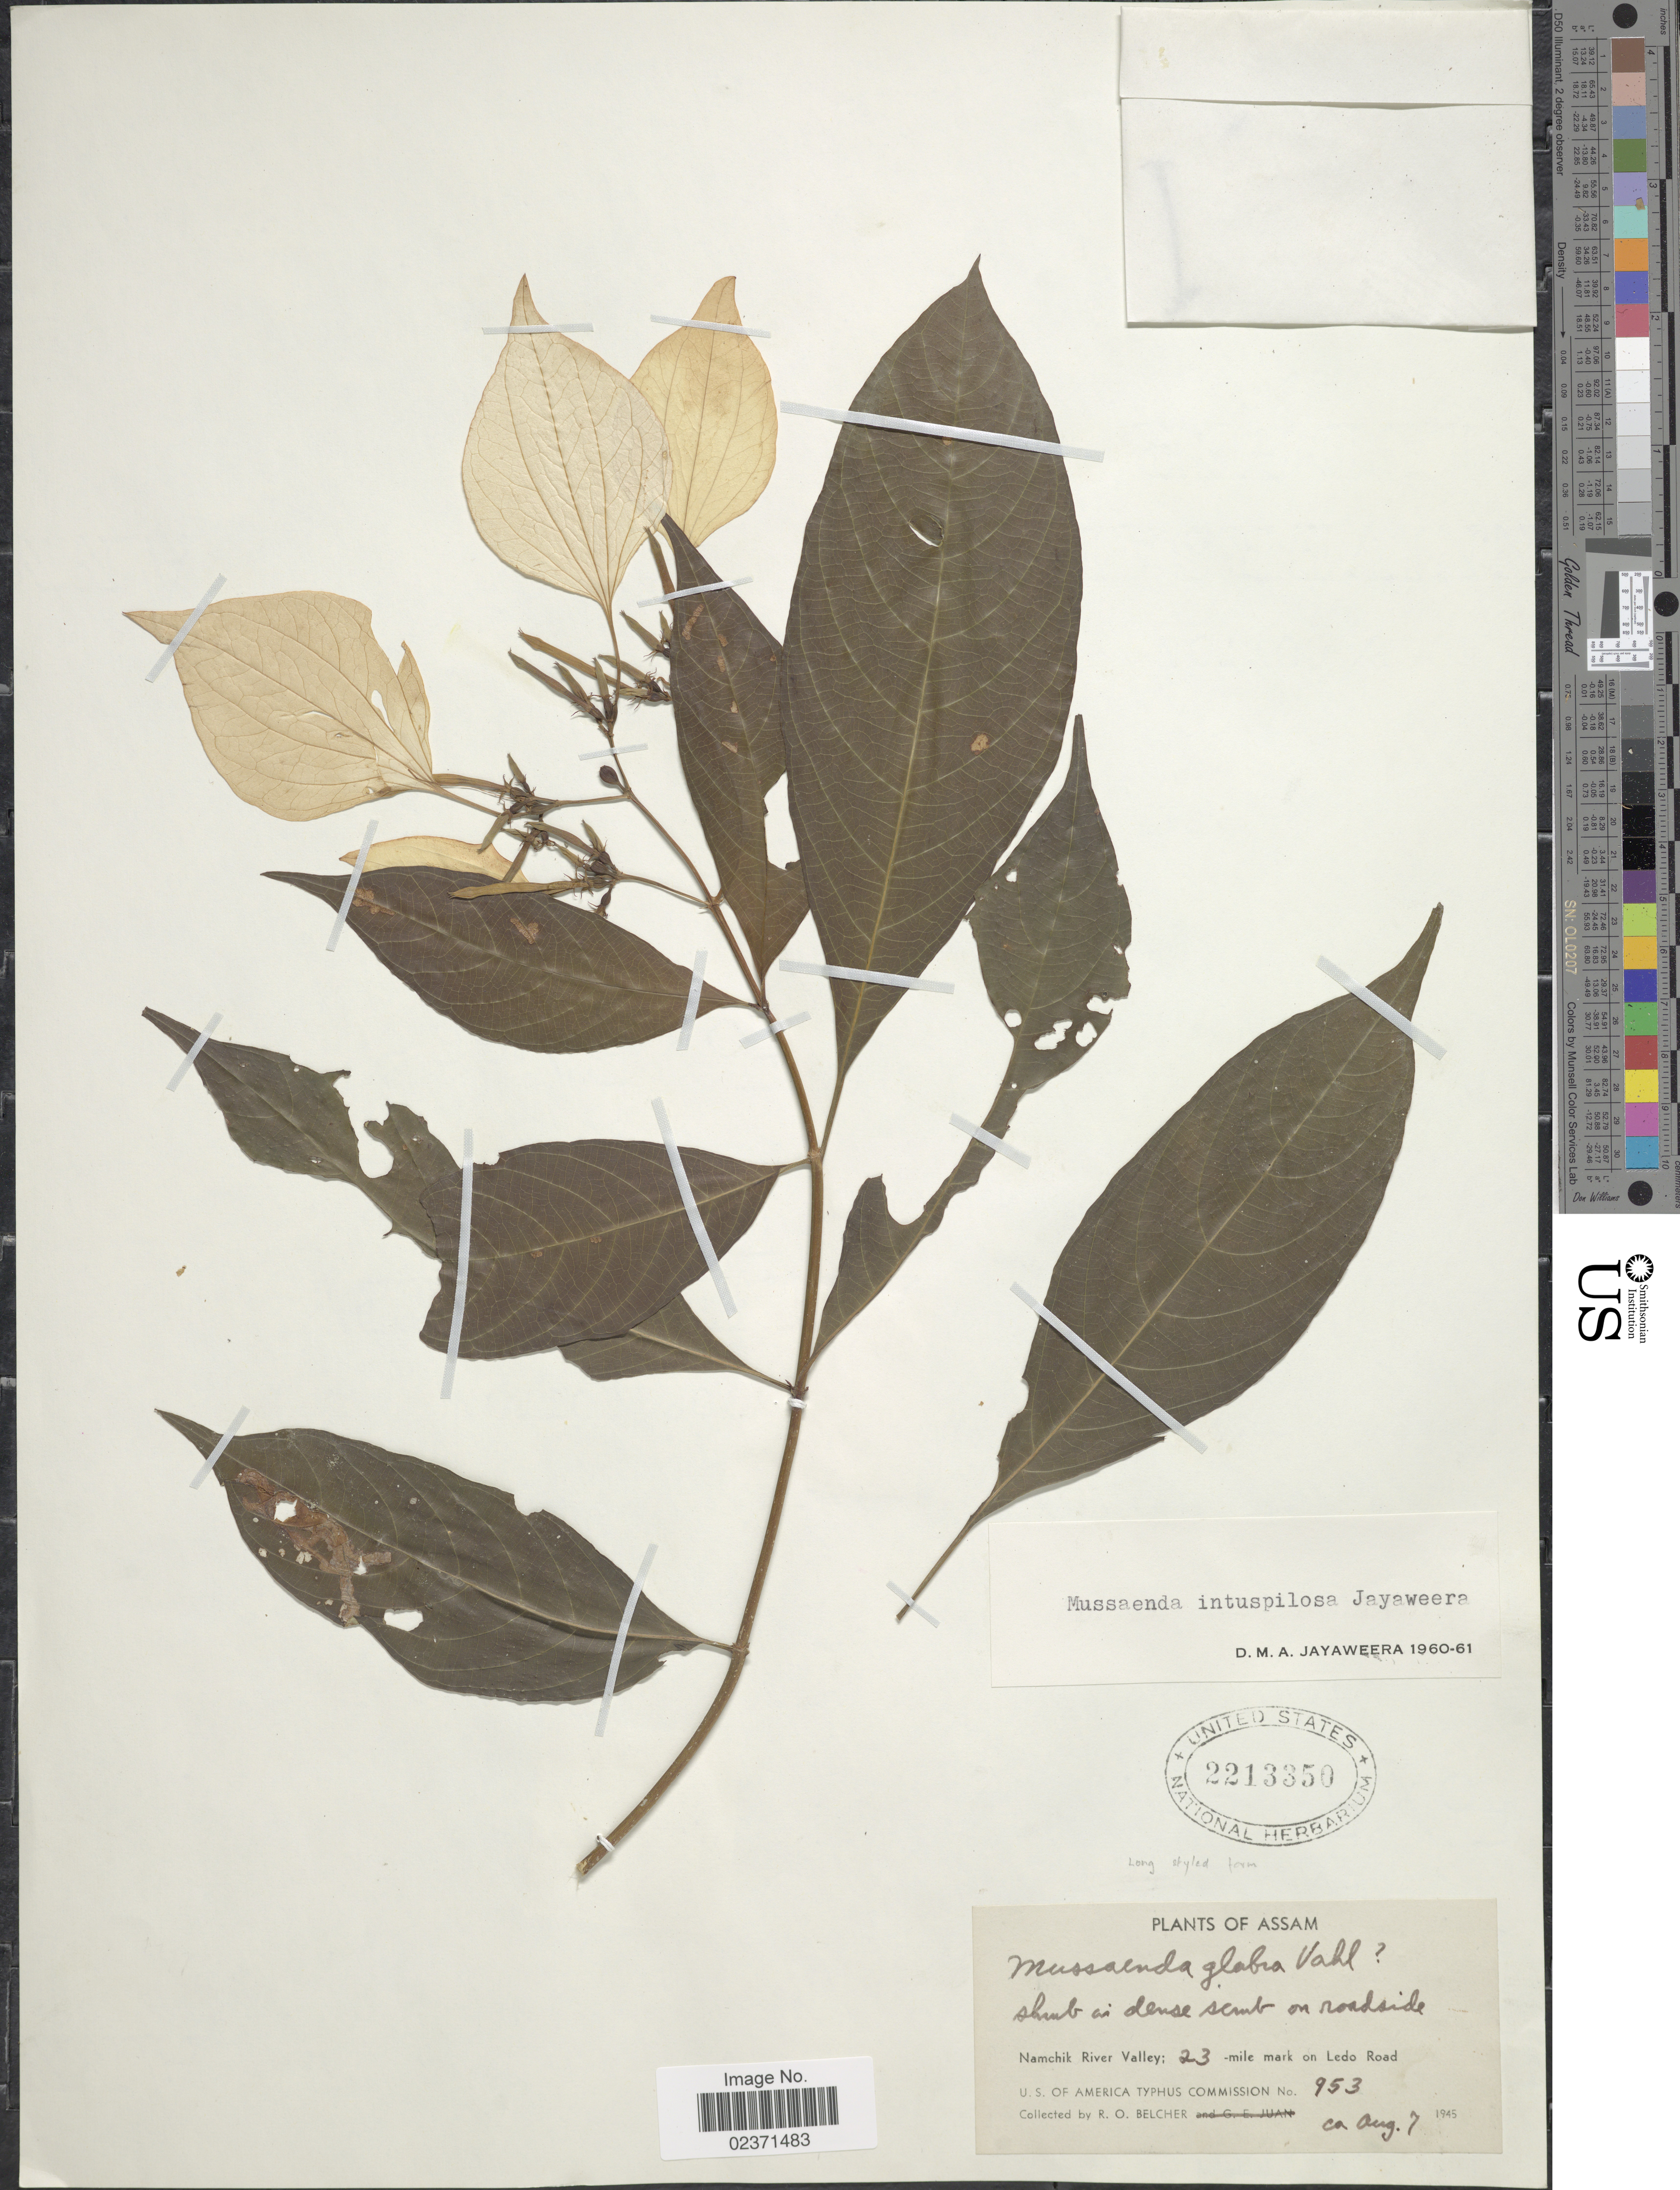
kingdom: Plantae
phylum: Tracheophyta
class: Magnoliopsida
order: Gentianales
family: Rubiaceae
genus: Mussaenda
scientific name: Mussaenda intuspilosa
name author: Jayaw.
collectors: R. Belcher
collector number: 953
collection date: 1945-08-07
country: India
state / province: Assam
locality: Namchik River Valley; 23 -mile mark on Ledo Road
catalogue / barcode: US 2213350